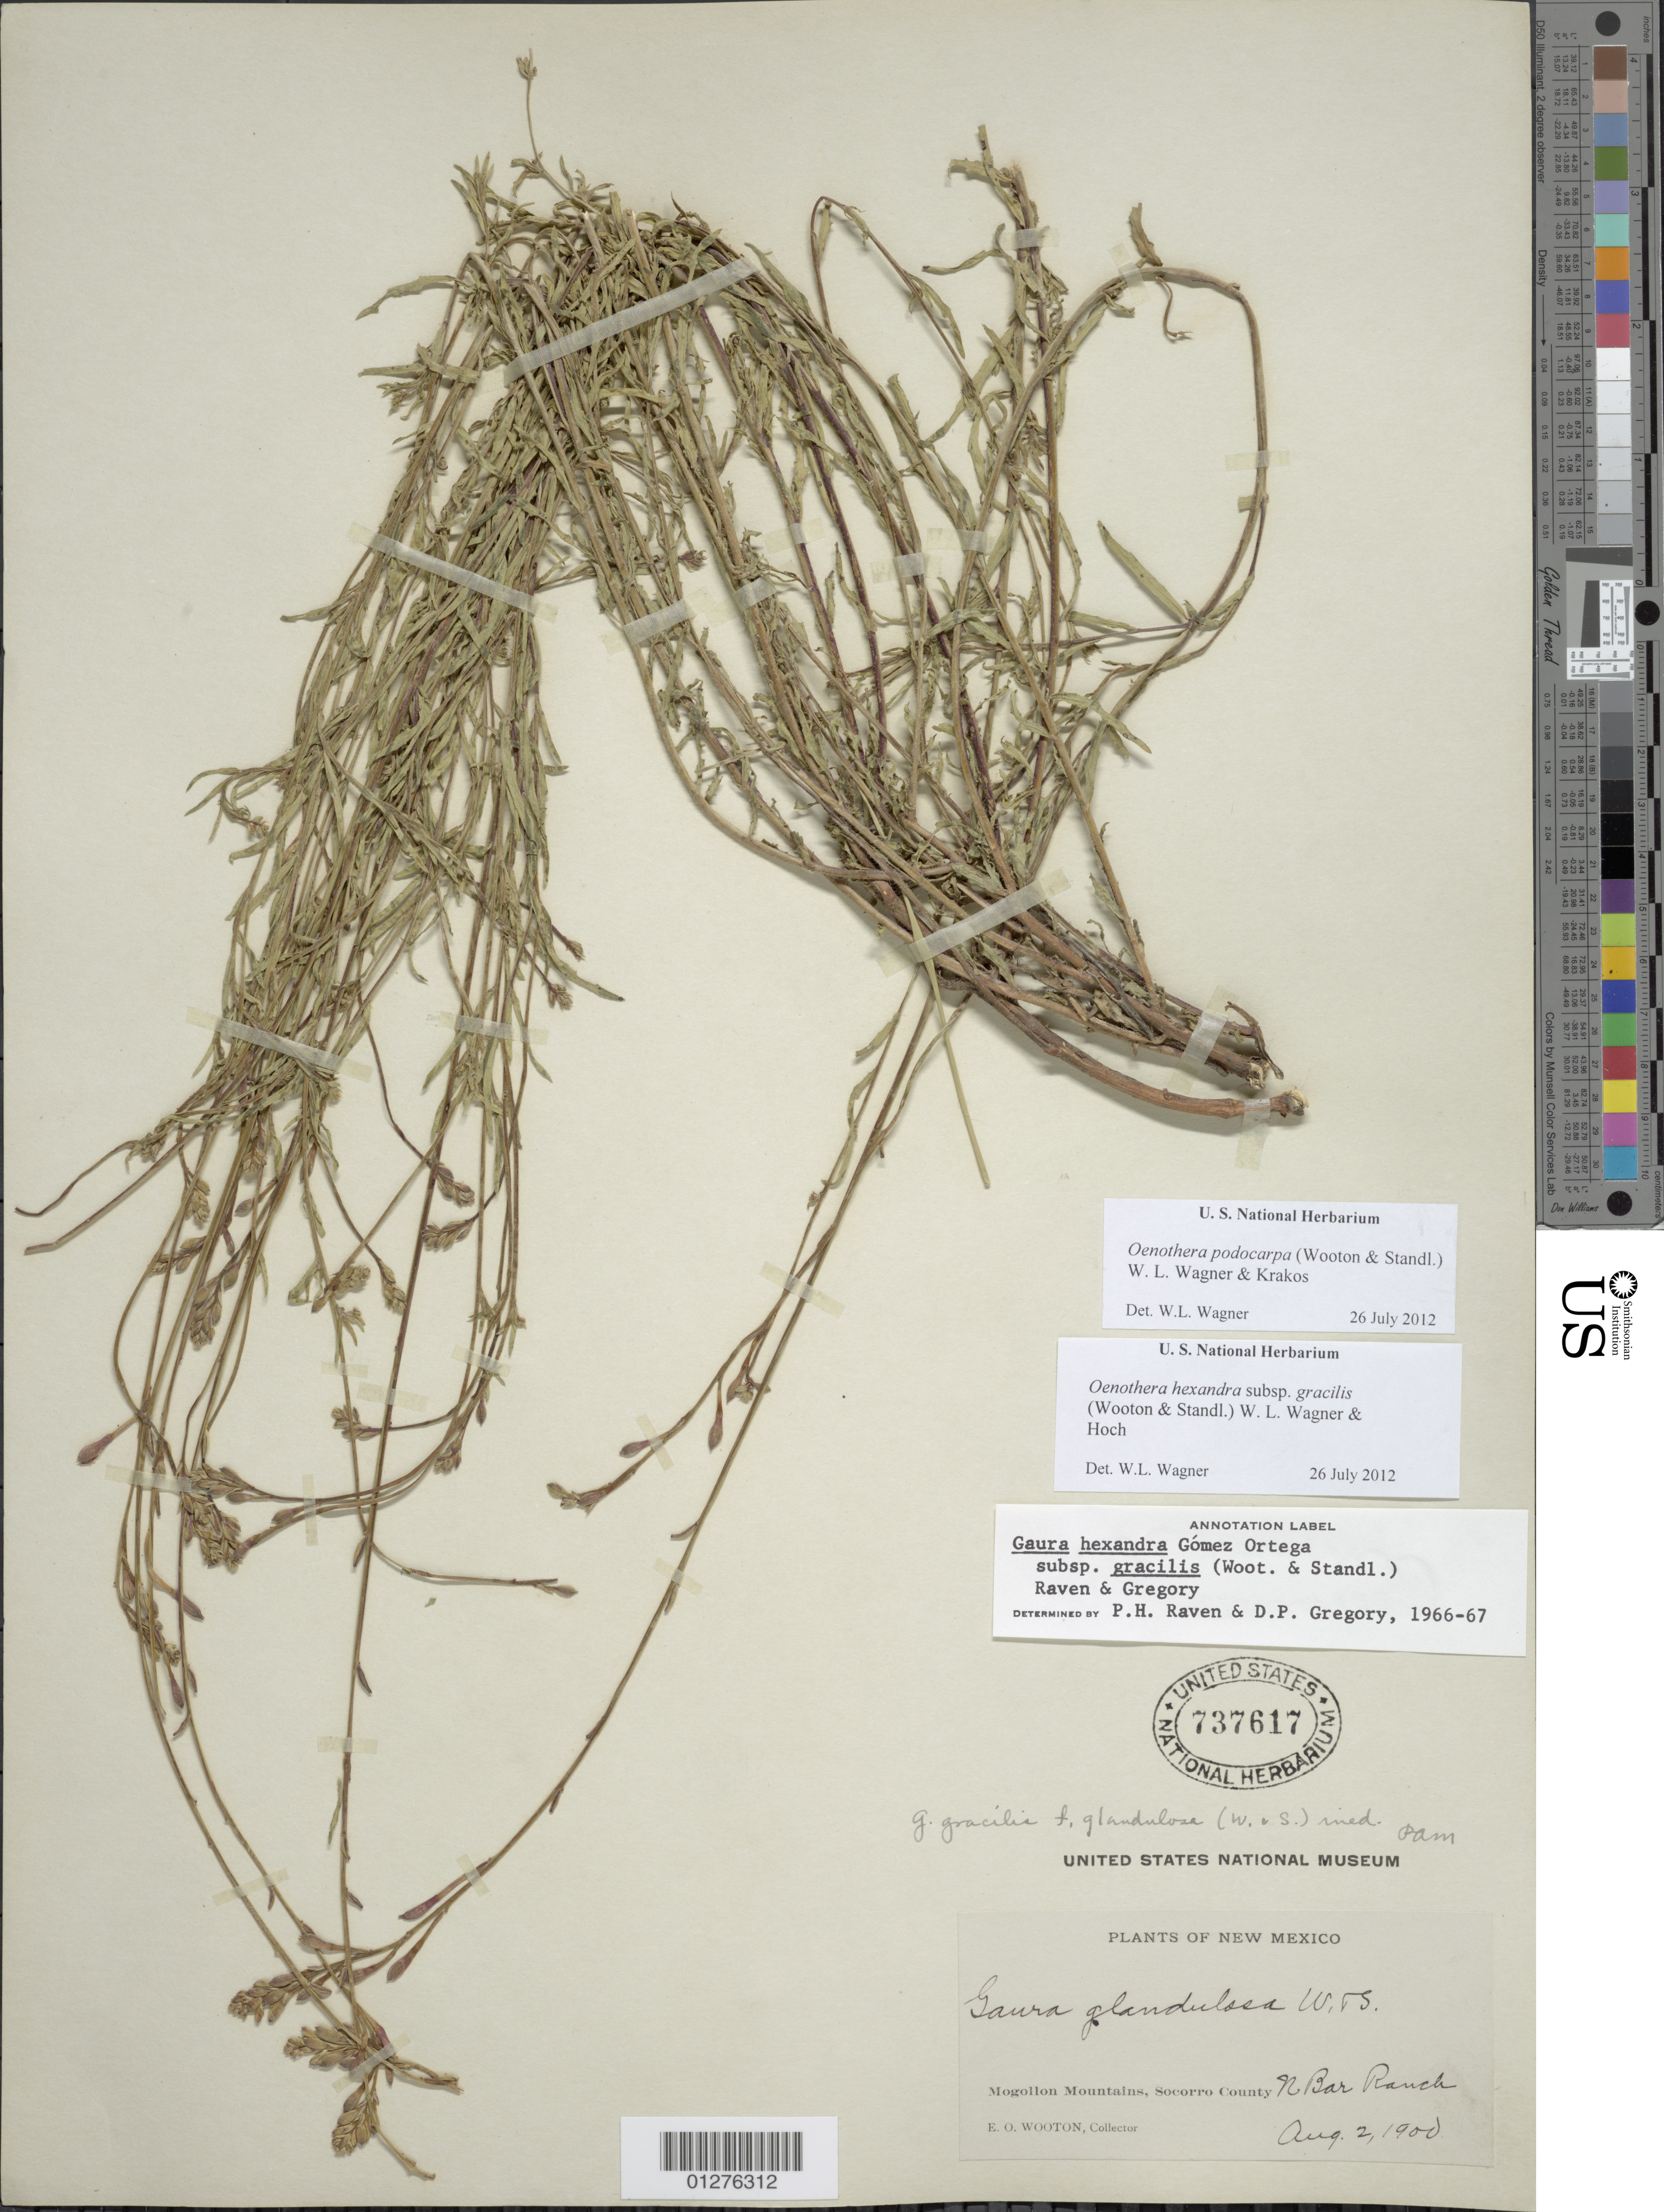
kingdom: Plantae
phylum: Tracheophyta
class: Magnoliopsida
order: Myrtales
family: Onagraceae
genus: Oenothera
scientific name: Oenothera podocarpa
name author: (Wooton & Standl.) Krakos & W.L. Wagner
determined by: Wagner, W. L., (BOT), Smithsonian Institution - National Museum of Natural History (UNITED STATES)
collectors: E. O. Wooton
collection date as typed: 02 Aug 1900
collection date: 1900-08-02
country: United States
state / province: New Mexico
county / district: Socorro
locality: N Bar Ranch, Mogollon Mountains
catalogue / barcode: US 737617